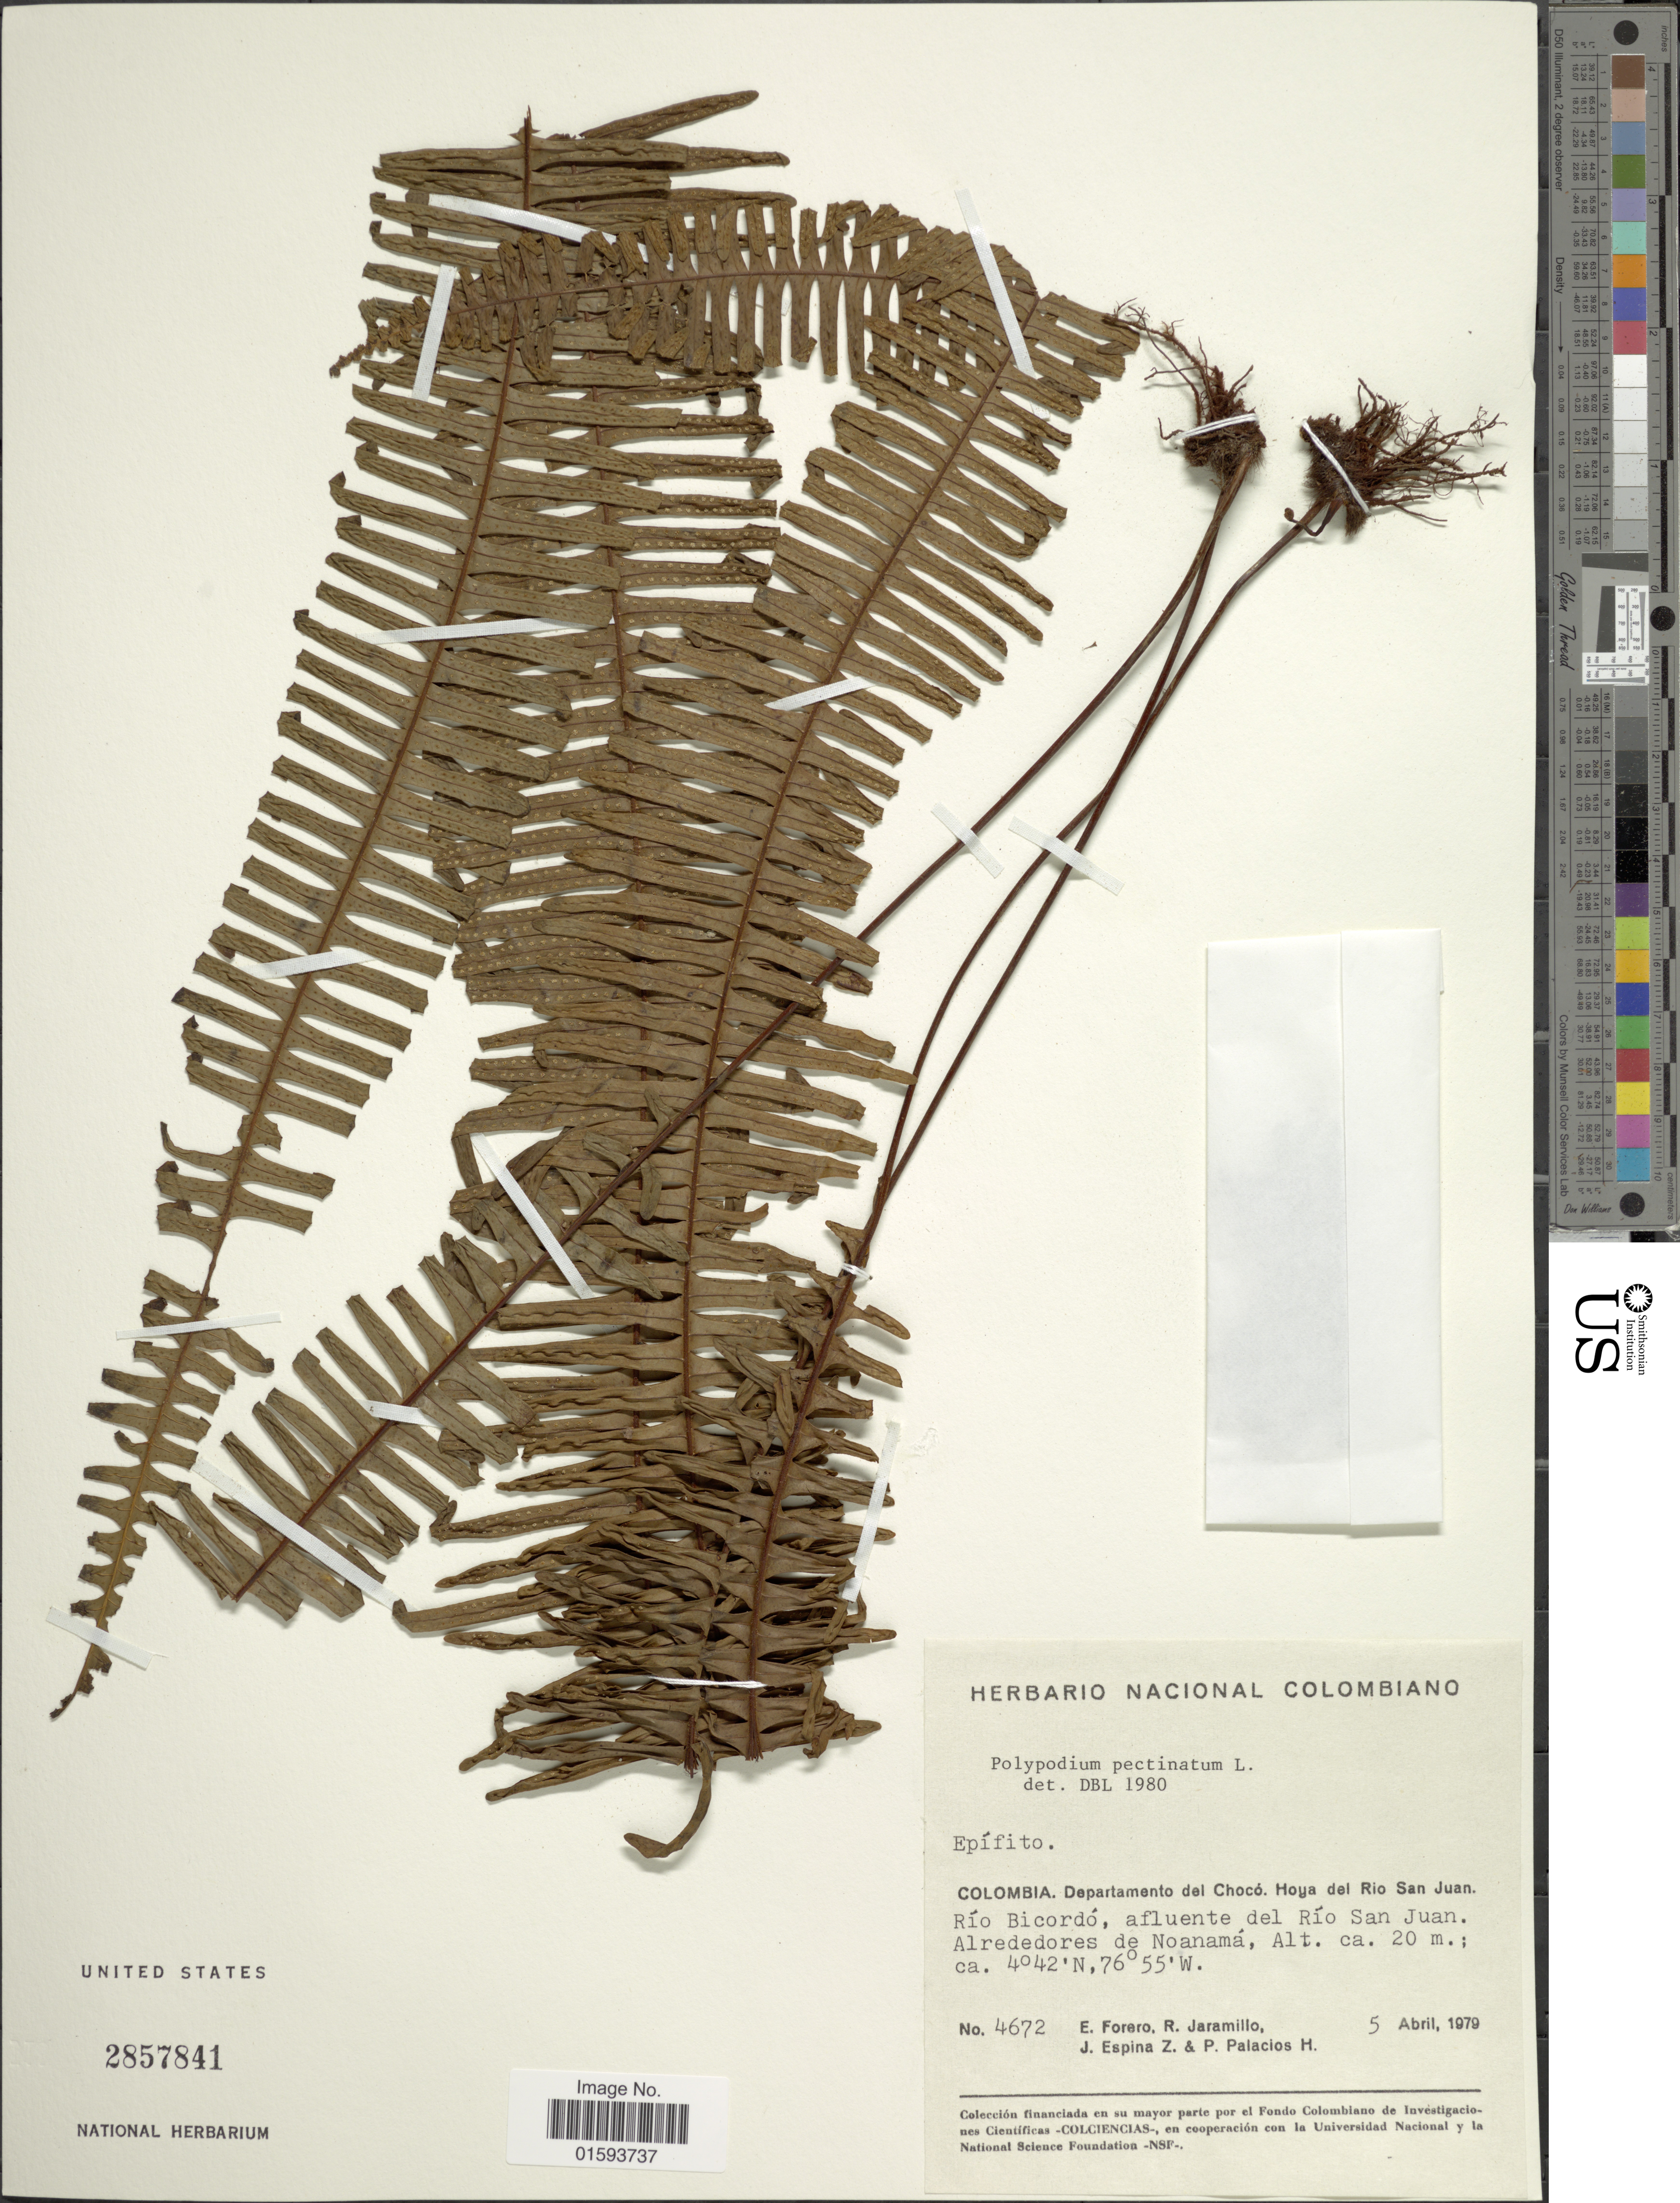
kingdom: Plantae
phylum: Tracheophyta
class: Polypodiopsida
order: Polypodiales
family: Polypodiaceae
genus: Pecluma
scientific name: Pecluma pectinata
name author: (L.) M.G. Price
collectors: E. Ferero, R. Jaramillo, J. Espina & P. Palacios H.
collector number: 4672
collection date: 1979-04-05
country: Colombia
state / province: Chocó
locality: Hiya del Rio San Juan, Rio Bicordo, afluente del Rio San Juan, alrededores de Noanama.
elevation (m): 20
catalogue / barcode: US 2857841